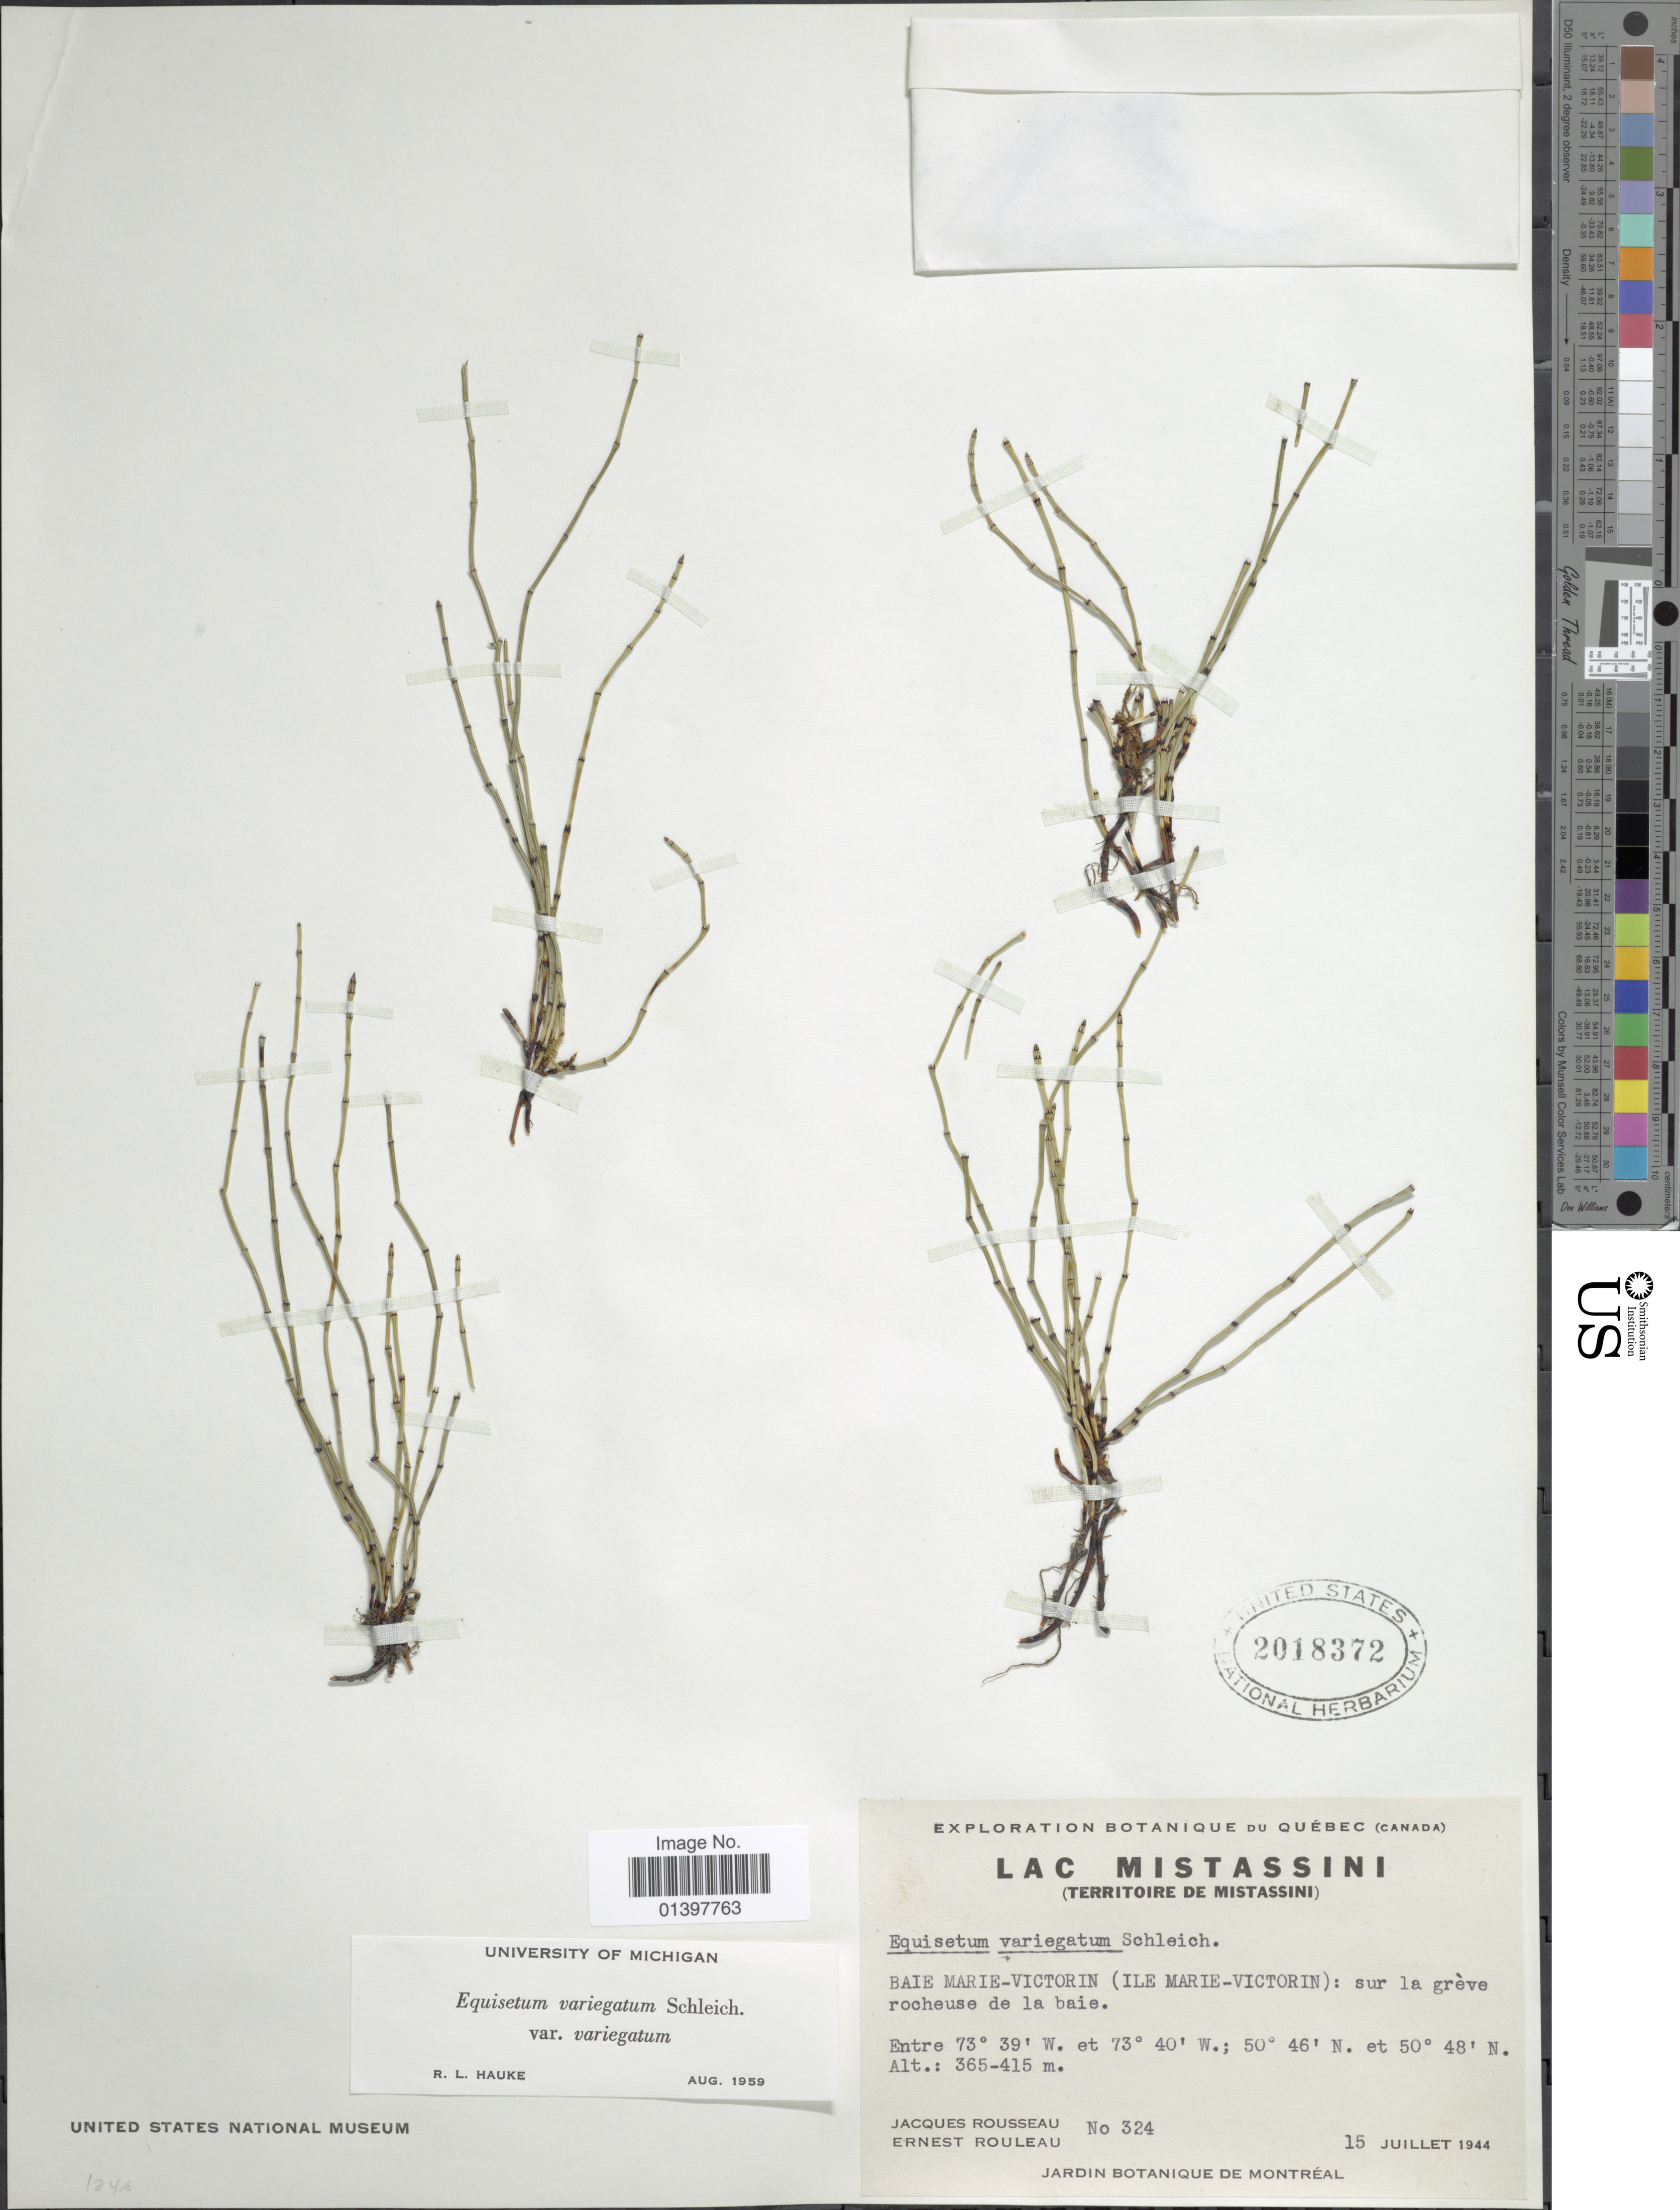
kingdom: Plantae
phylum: Tracheophyta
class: Polypodiopsida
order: Equisetales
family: Equisetaceae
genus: Equisetum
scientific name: Equisetum variegatum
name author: Schleich. ex F. Weber & D. Mohr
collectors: J. Rousseau & J. Rouleau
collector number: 324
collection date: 1944-07-15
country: Canada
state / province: Quebec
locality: Lac Mistassini, territoire de Mistassini, Baie marie-Victorin(Ile Marie-Victorin): sur la grève rocheuse de la baie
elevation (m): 365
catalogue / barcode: US 2018372